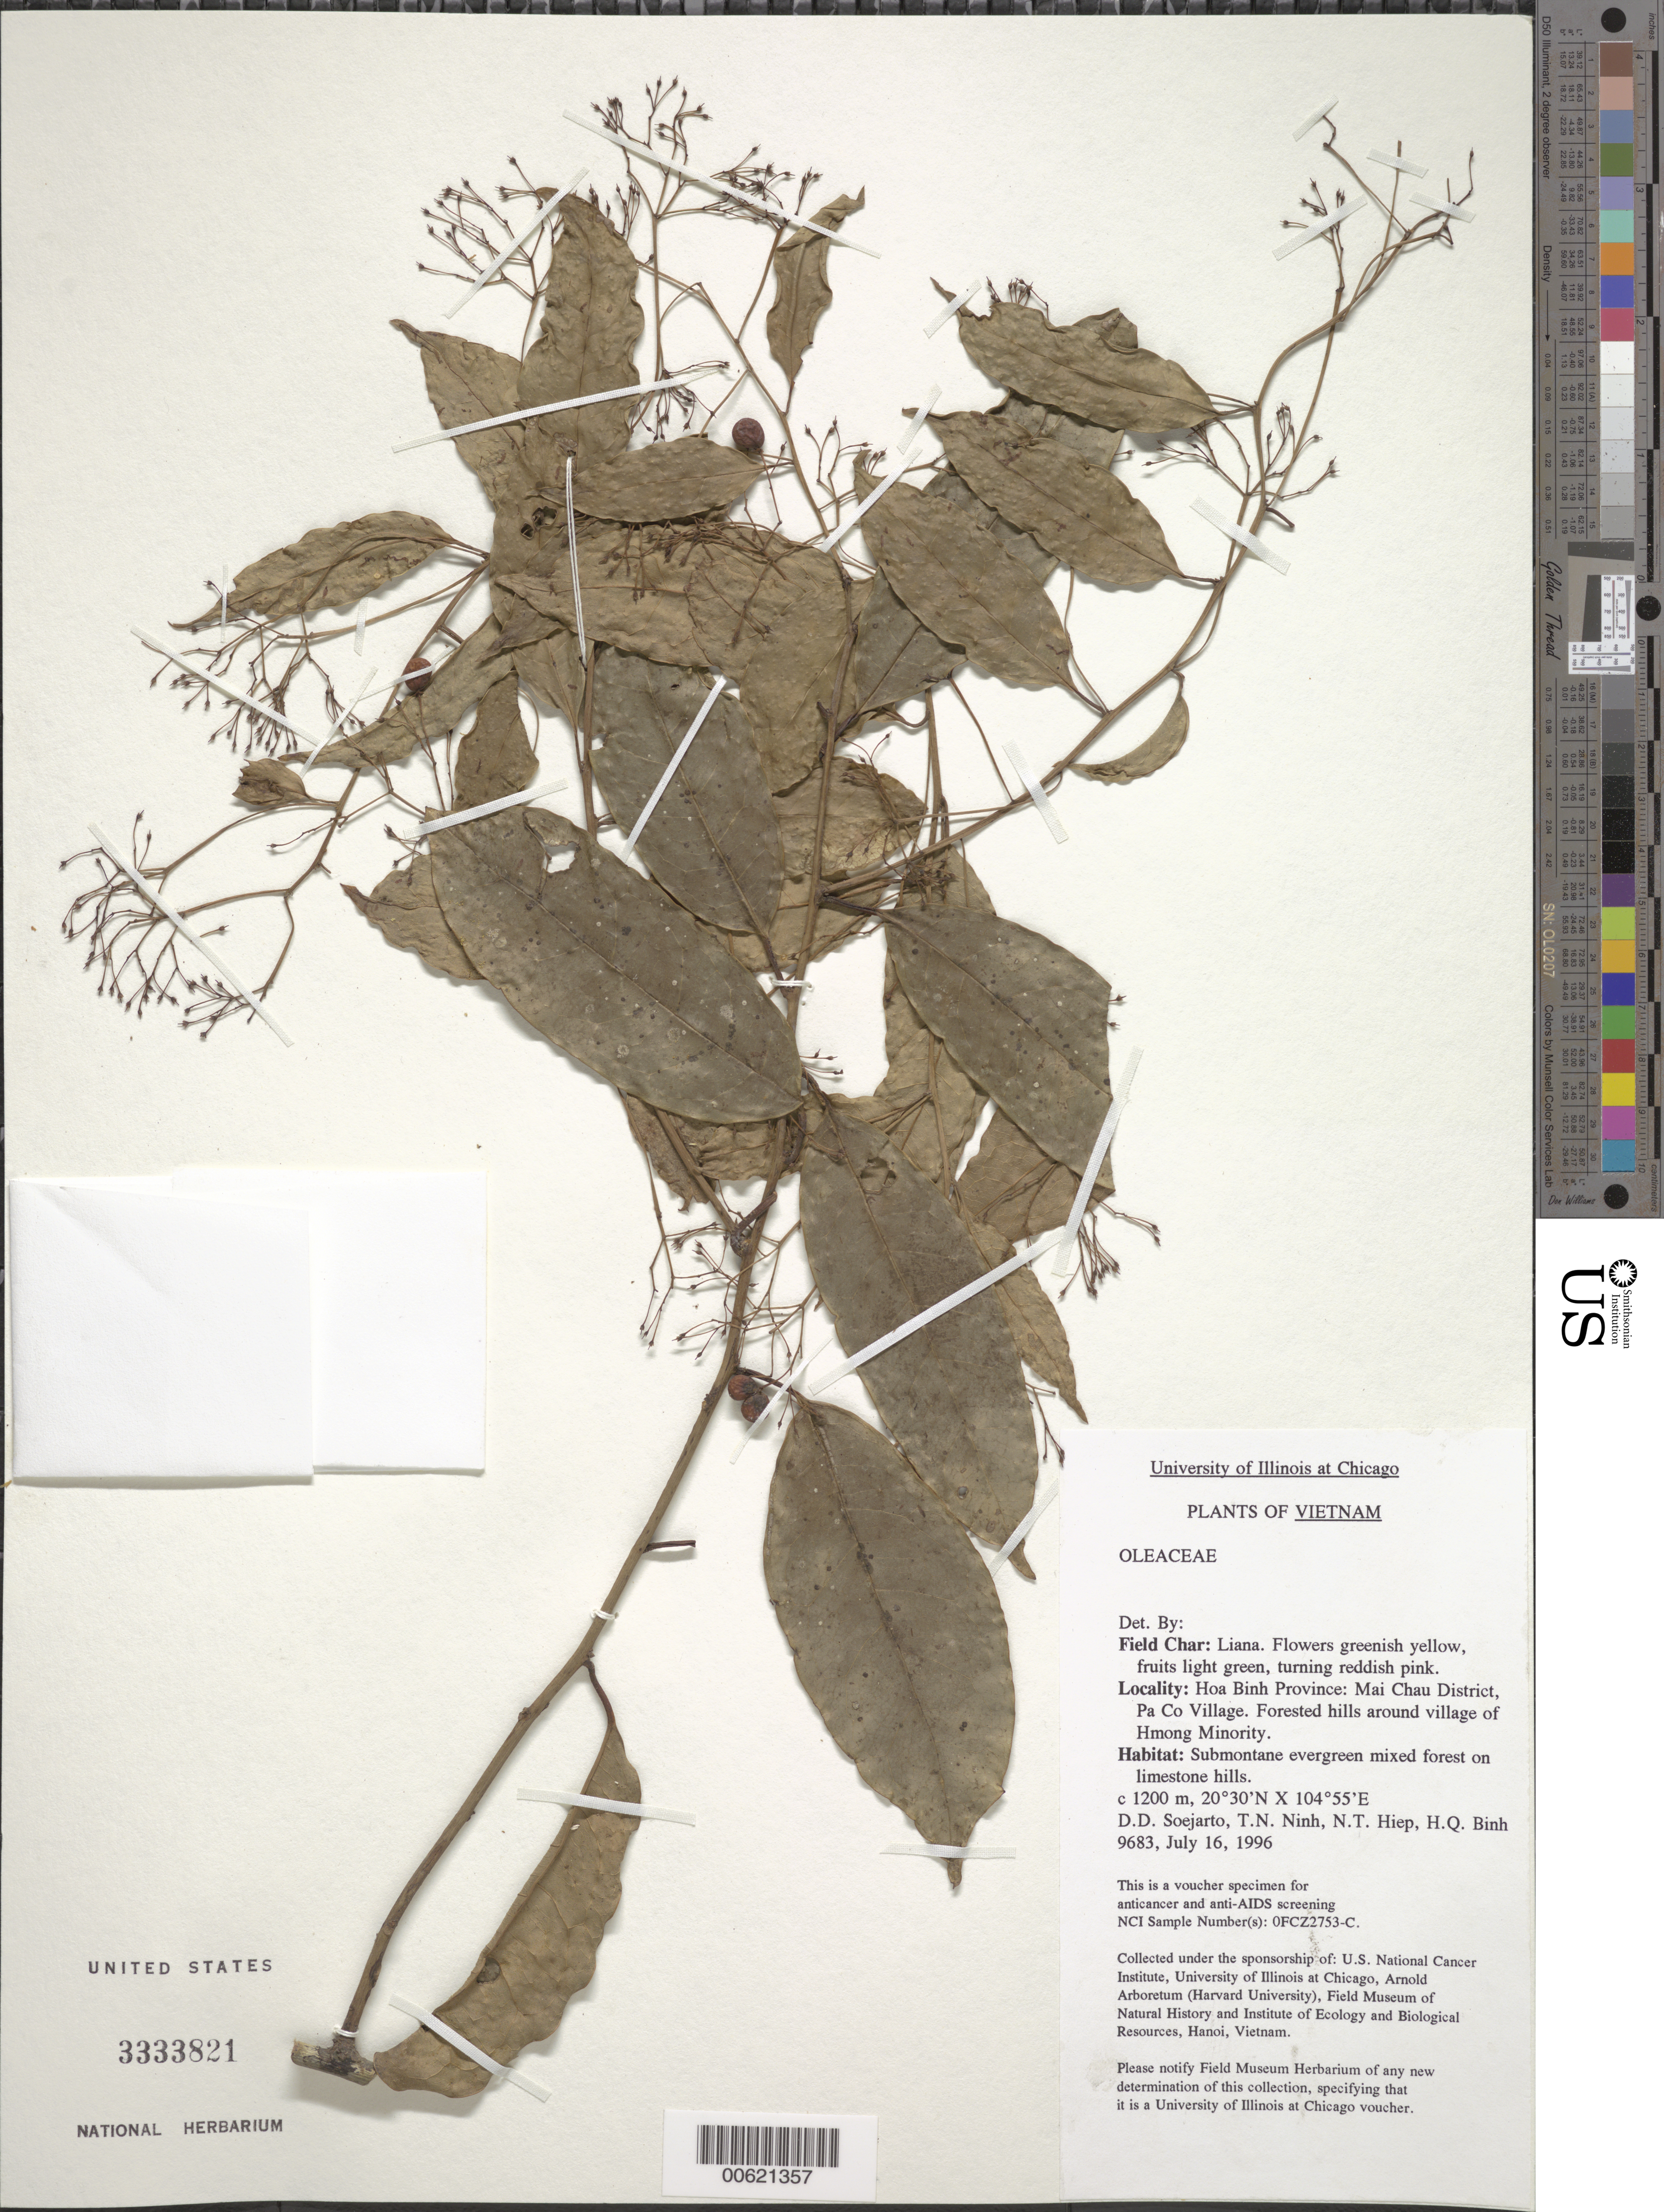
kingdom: Plantae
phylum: Tracheophyta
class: Magnoliopsida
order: Lamiales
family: Oleaceae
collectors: T. N. Ninh, N. T. Hiep & H. Q. Binh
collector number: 9683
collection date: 1996-07-16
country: Vietnam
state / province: Hoa Binh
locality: Mai Chau District, Pa Co Village. Forested hills around village of Hmong Minority.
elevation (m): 1200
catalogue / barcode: US 3333821